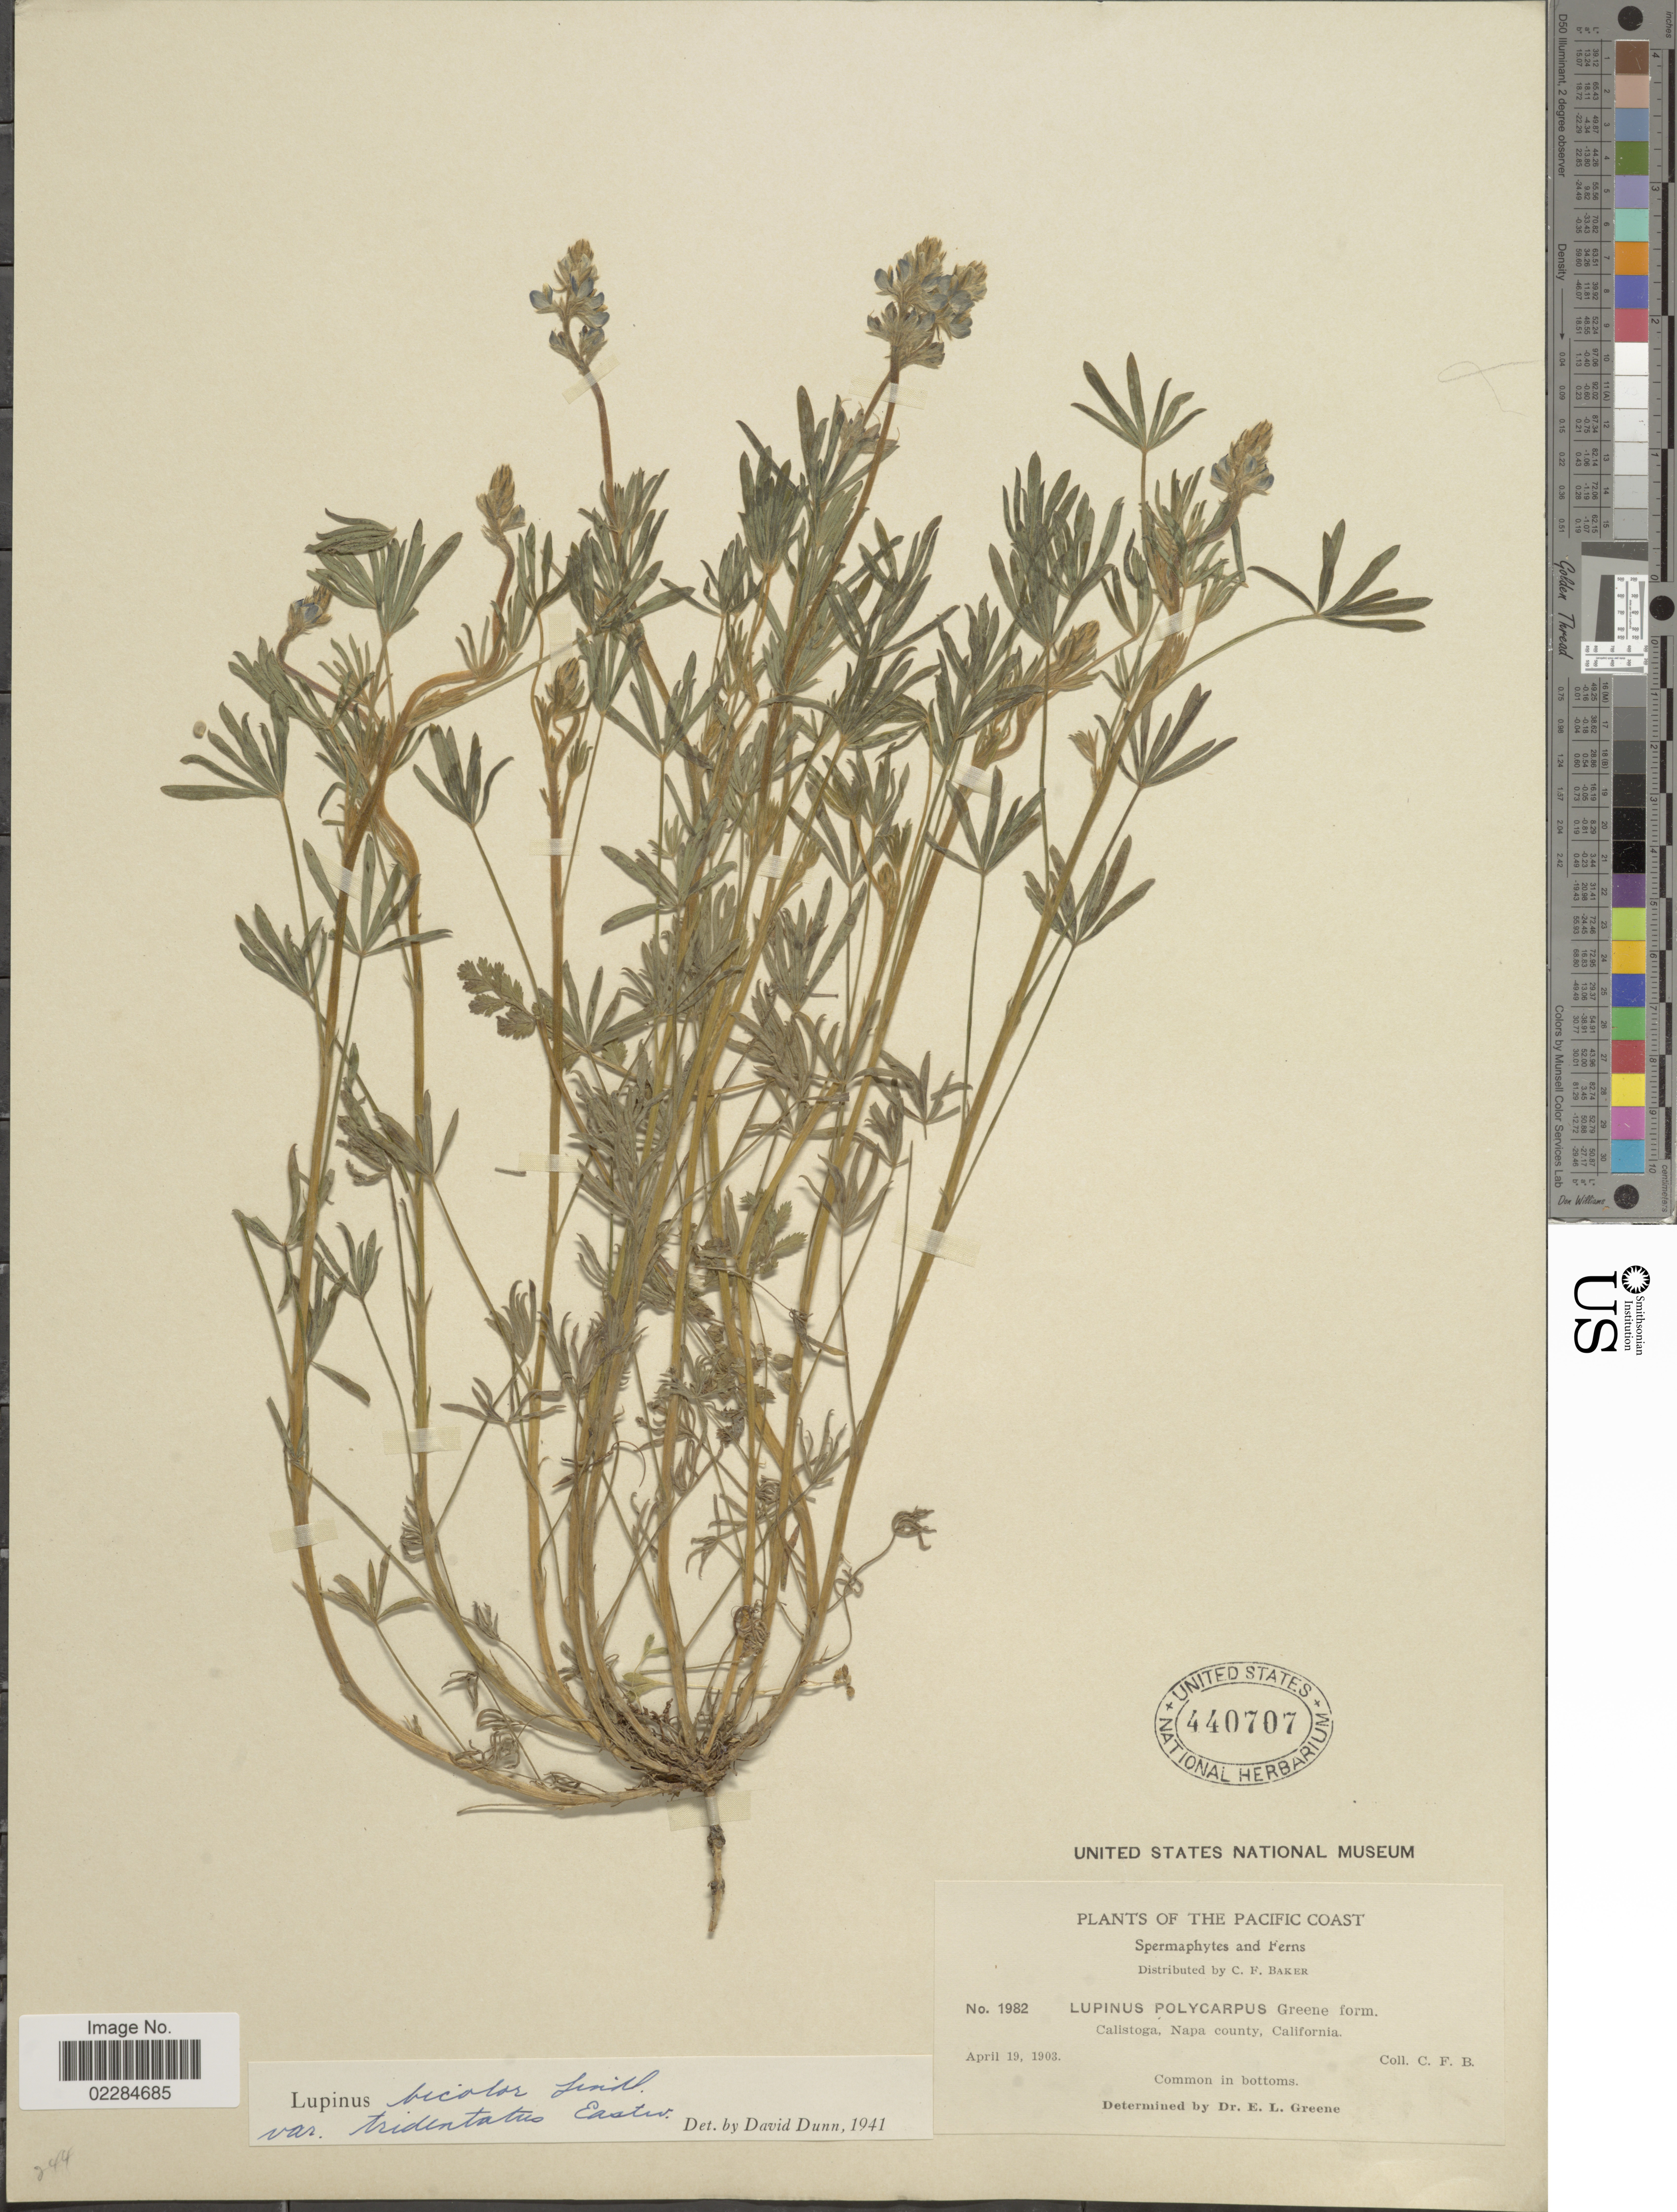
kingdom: Plantae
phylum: Tracheophyta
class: Magnoliopsida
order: Fabales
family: Fabaceae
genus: Lupinus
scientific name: Lupinus bicolor var. tridentatus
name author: Lindl.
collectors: F. C. Baker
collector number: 1982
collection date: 1903-04-19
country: United States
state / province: California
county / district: Napa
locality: The Pacific Coast. Calistoga, Napa County, California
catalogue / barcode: US 440707